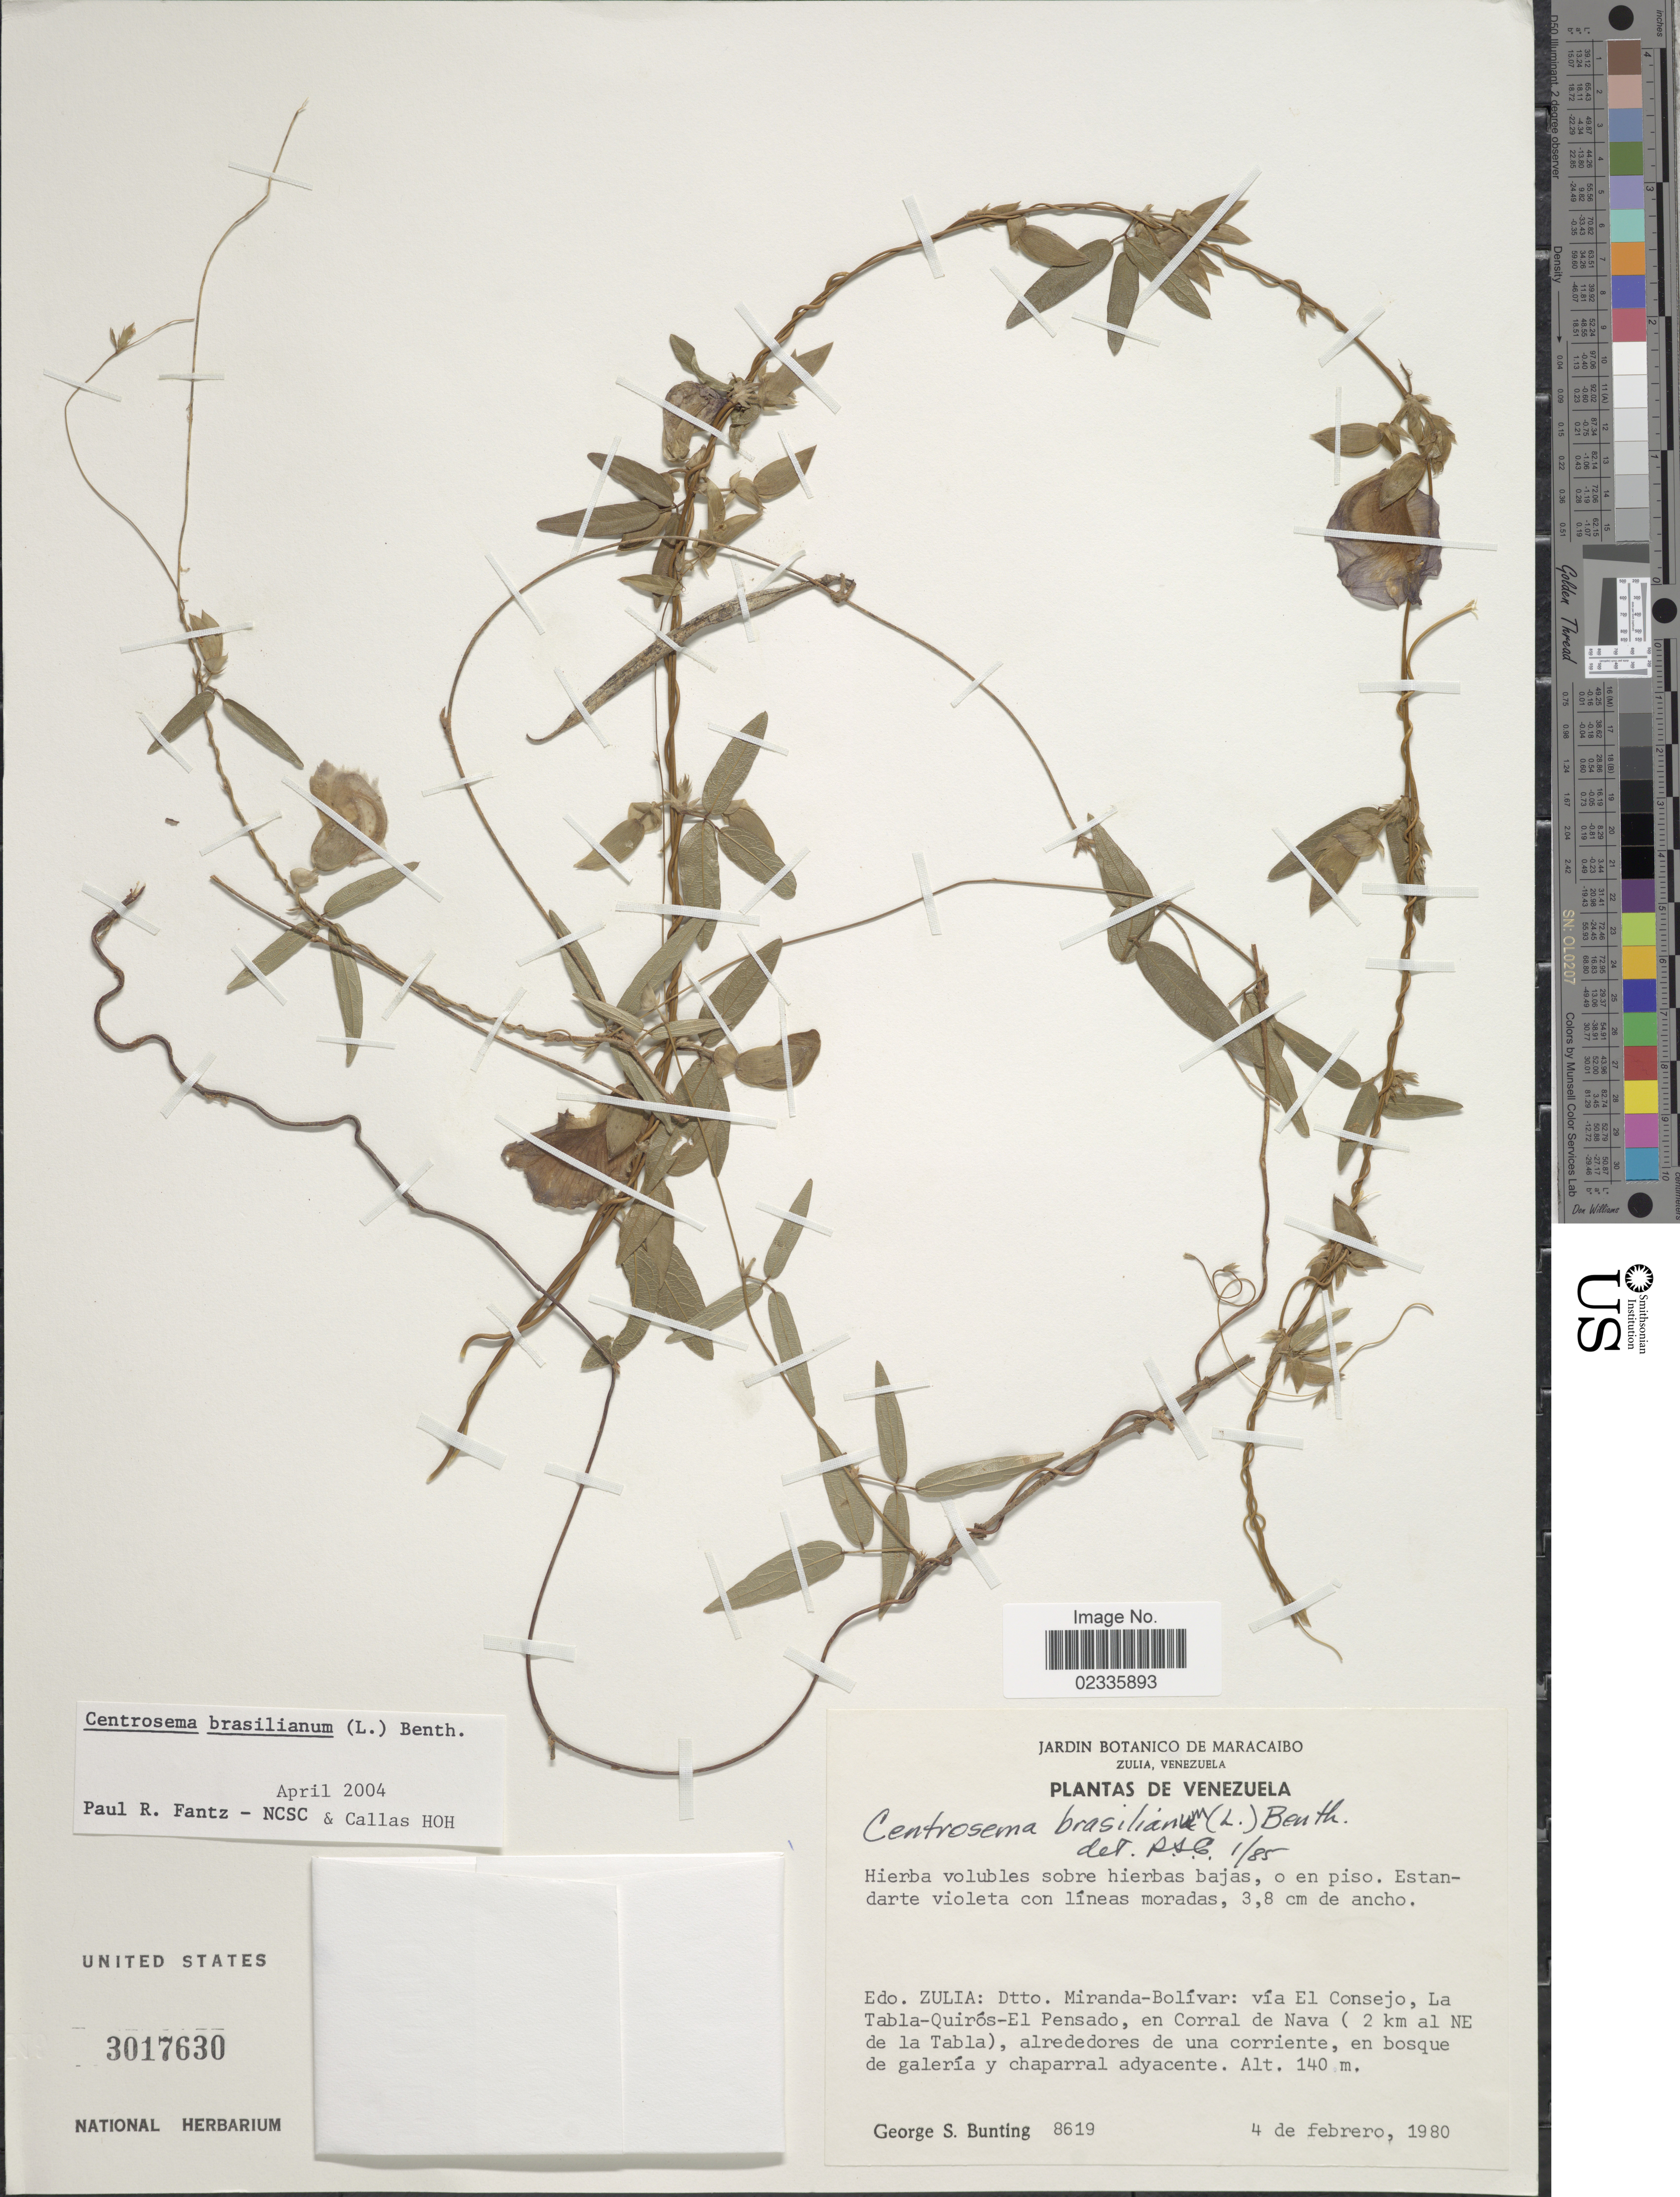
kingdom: Plantae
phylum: Tracheophyta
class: Magnoliopsida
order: Fabales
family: Fabaceae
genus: Centrosema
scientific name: Centrosema brasilianum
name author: (L.) Benth.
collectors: G. S. Bunting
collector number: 8619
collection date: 1980-02-04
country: Venezuela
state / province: Zulia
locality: Dtto. Miranda-Bolívar: vía El Consejo, La Tabla-Quirós-El Pensado, en Corral de Nava ( 2 km al NE de la Tabla)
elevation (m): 140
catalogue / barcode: US 3017630